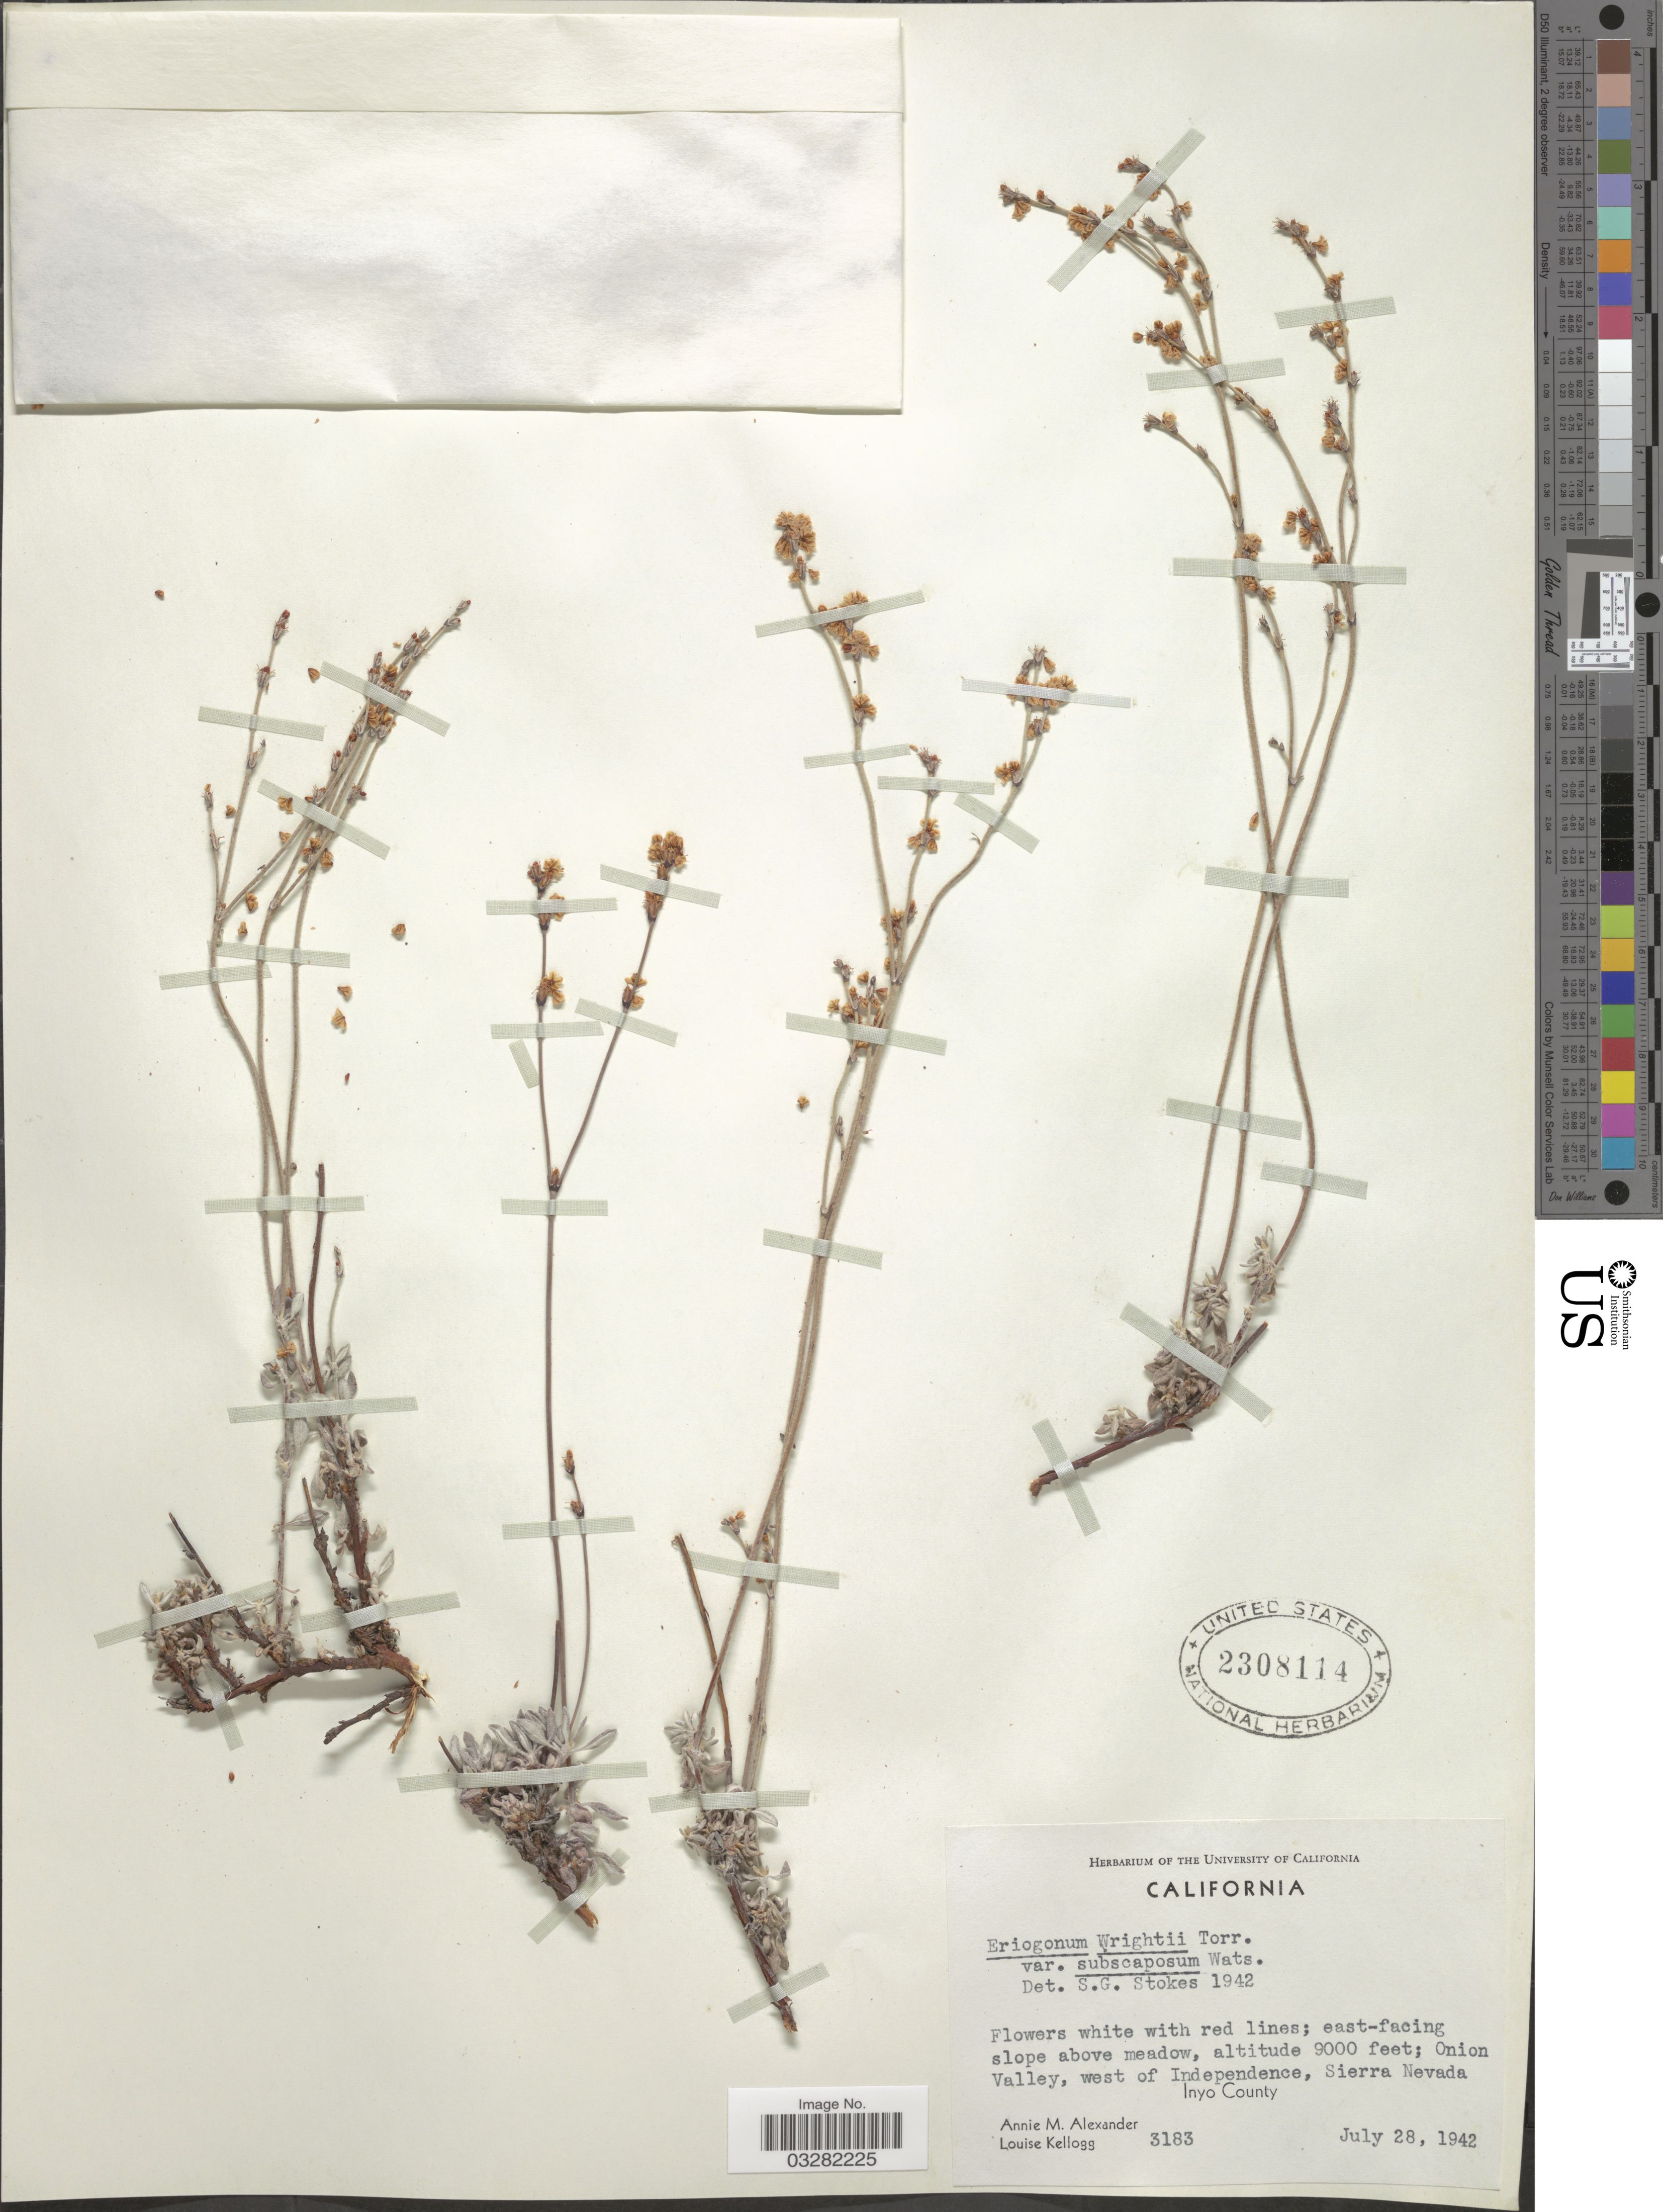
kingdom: Plantae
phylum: Tracheophyta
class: Magnoliopsida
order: Caryophyllales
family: Polygonaceae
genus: Eriogonum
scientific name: Eriogonum wrightii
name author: Torr. ex Benth. in DC.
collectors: A. M. Alexander & L. Kellogg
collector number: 3183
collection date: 1942-07-28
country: United States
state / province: California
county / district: Inyo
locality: Onion Valley, west of Independence, Sierra Nevada, Inyo County.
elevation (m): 2743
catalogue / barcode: US 2308114